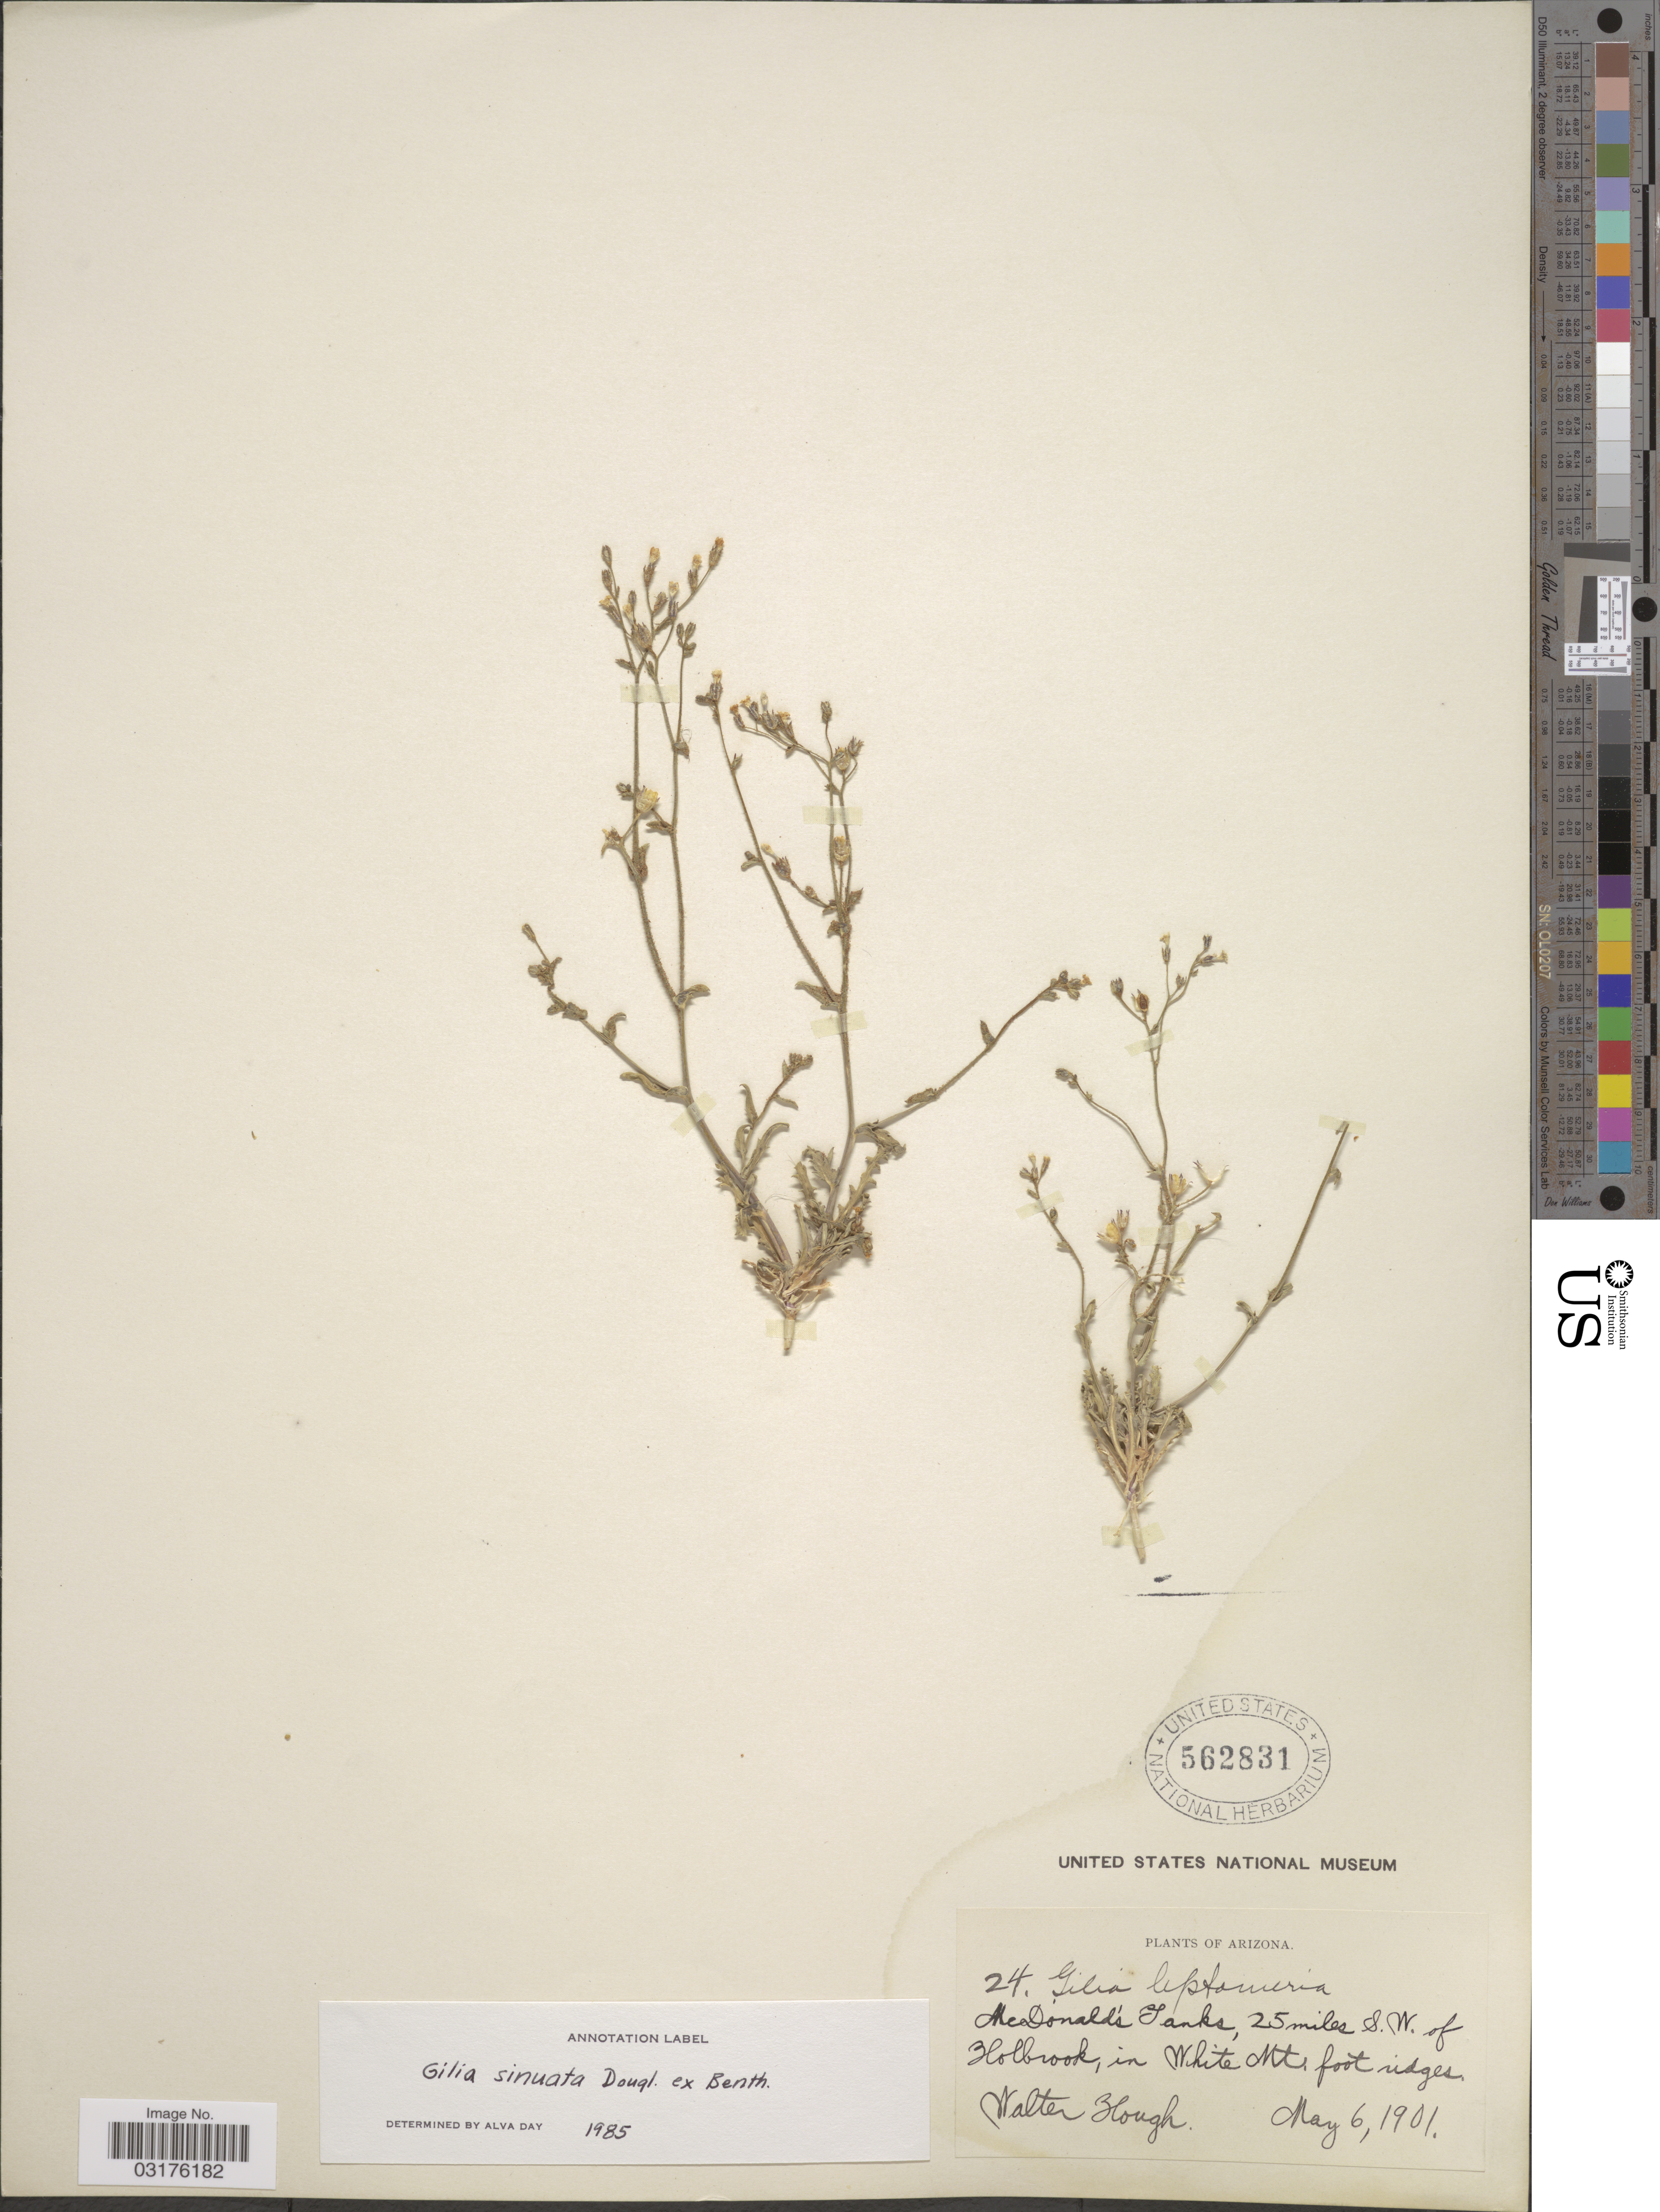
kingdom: Plantae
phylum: Tracheophyta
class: Magnoliopsida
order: Ericales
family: Polemoniaceae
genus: Gilia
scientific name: Gilia sinuata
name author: Douglas ex Benth.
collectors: W. Hough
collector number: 24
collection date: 1901-05-06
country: United States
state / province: Arizona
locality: McDonald's Tanks, 25 miles S.W. of Holbrook, in White Mts foot ridges.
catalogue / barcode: US 562831